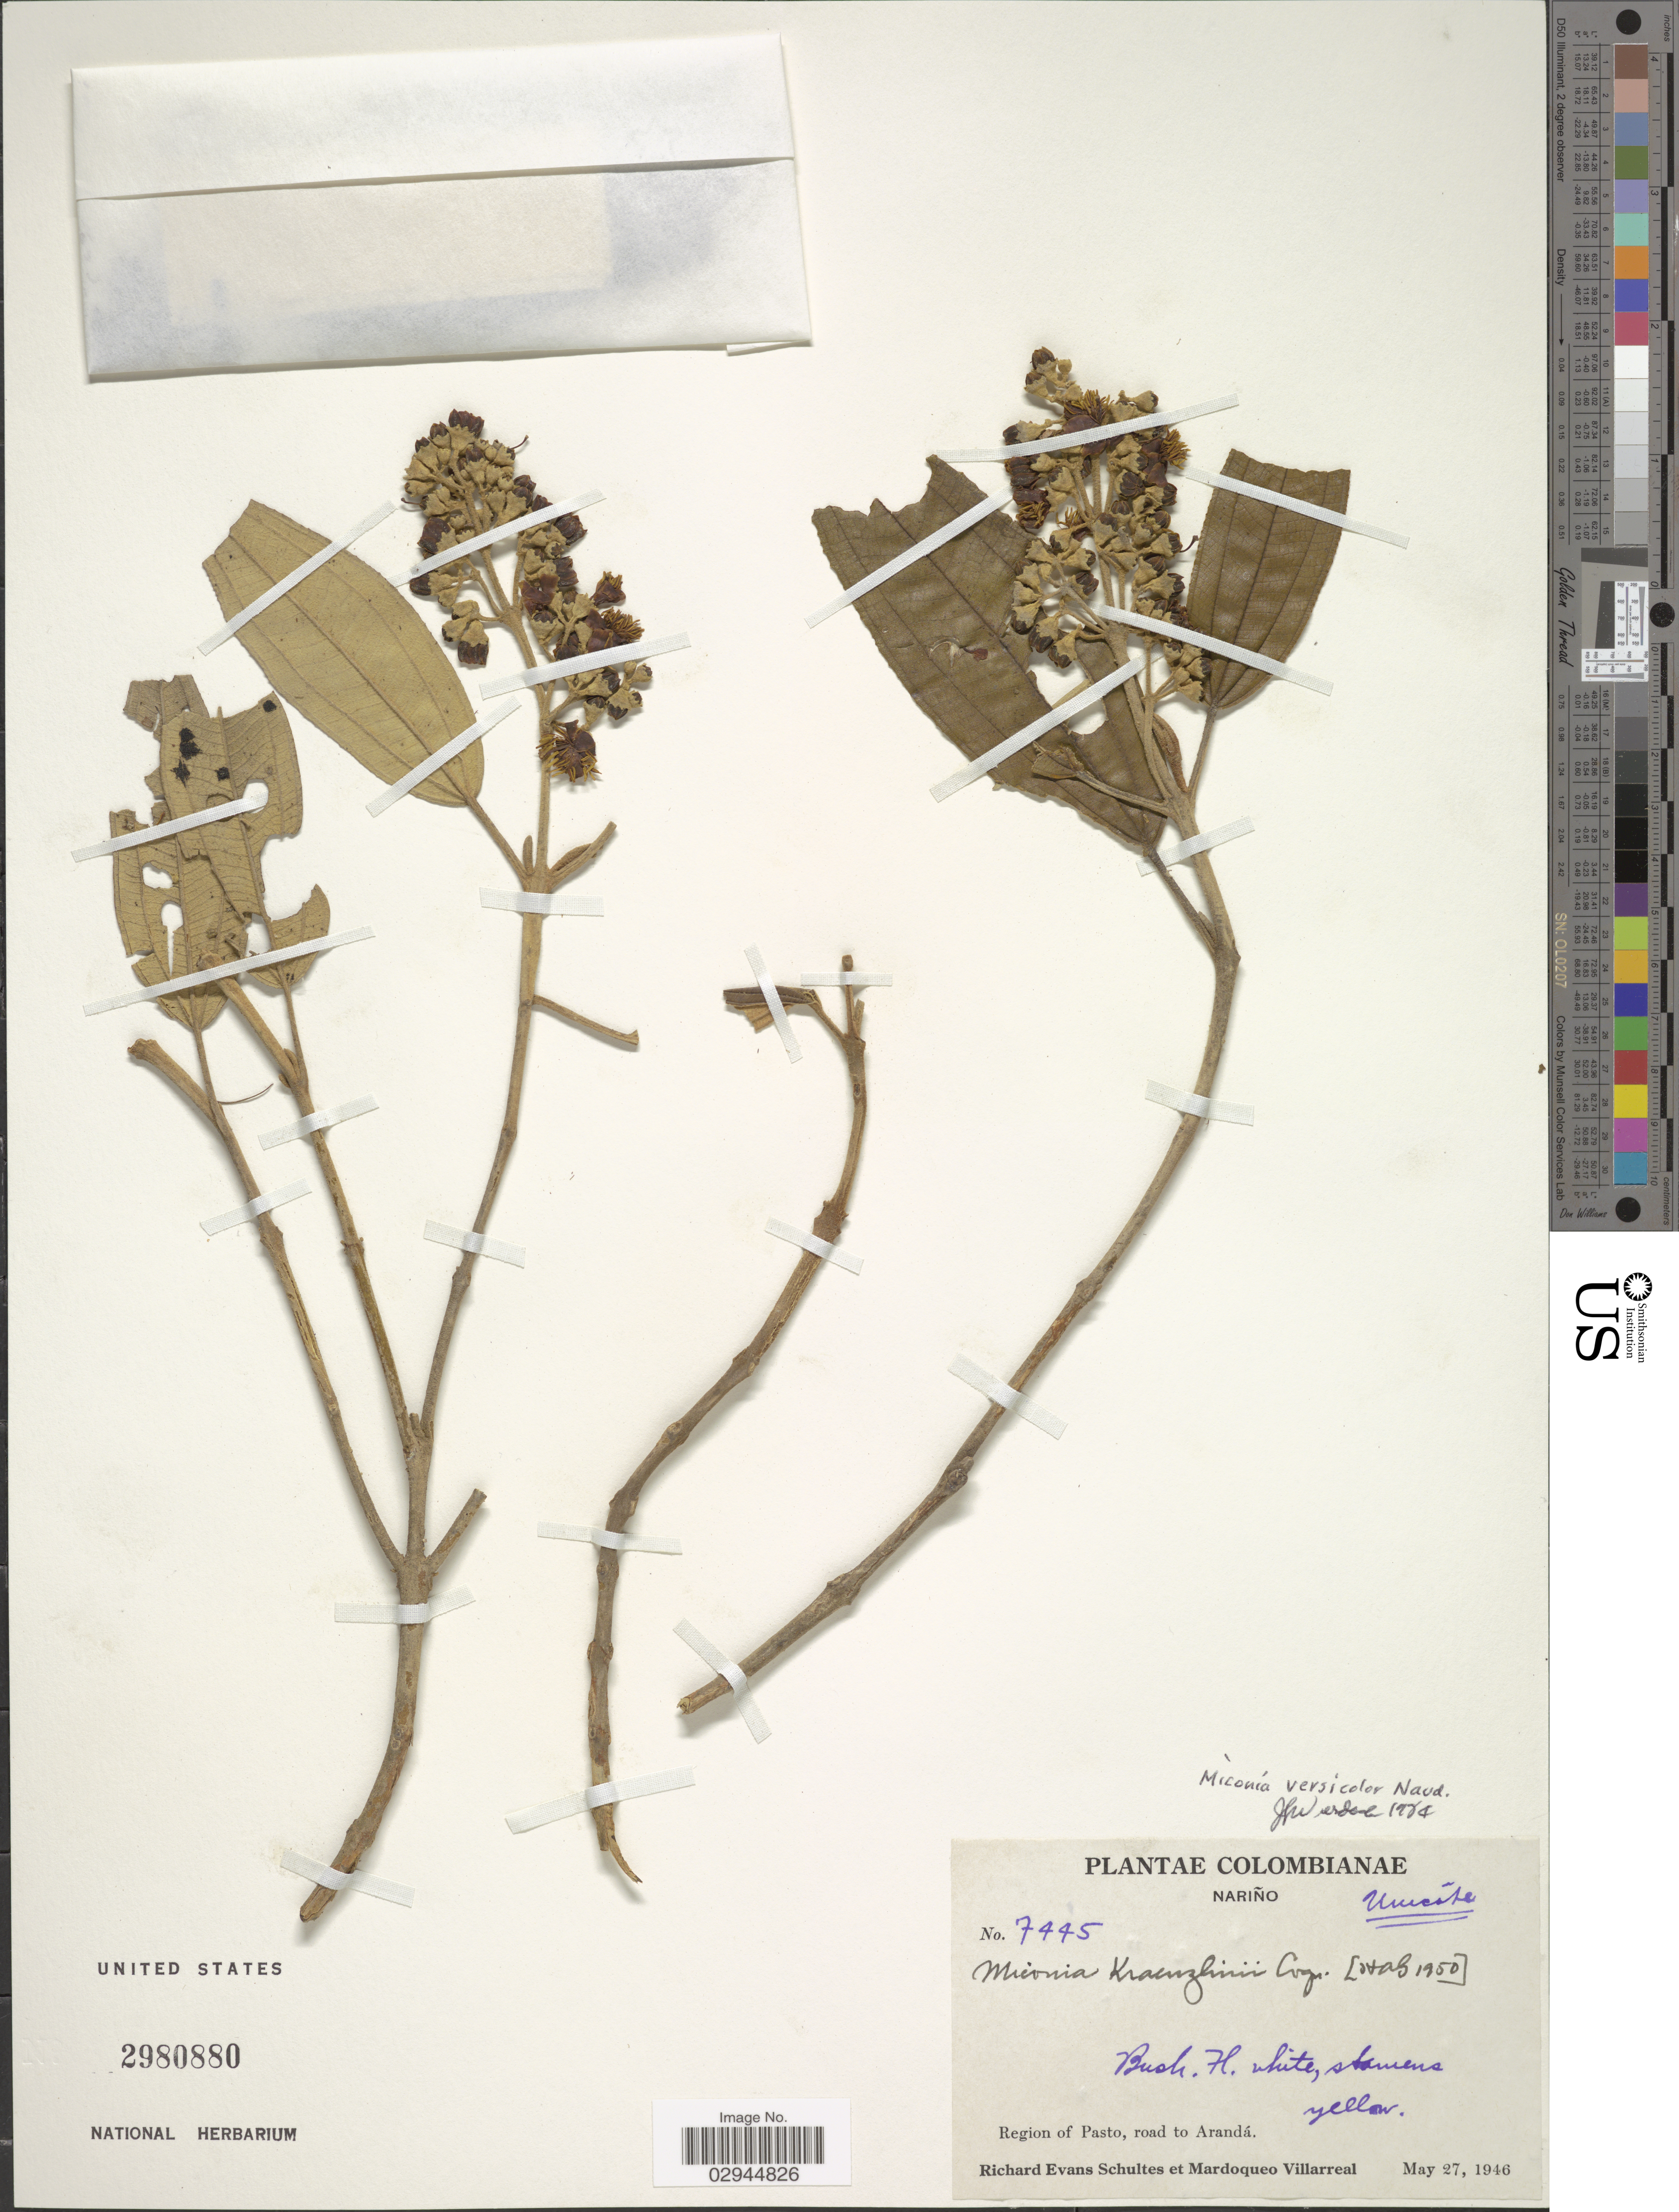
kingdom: Plantae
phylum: Tracheophyta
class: Magnoliopsida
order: Myrtales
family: Melastomataceae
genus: Miconia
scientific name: Miconia versicolor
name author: Naudin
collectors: R. E. Schultes & M. Villarreal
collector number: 7445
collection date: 1946-05-27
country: Colombia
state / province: Nariño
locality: Region of Pasto, road to Arandá.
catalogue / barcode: US 2980880